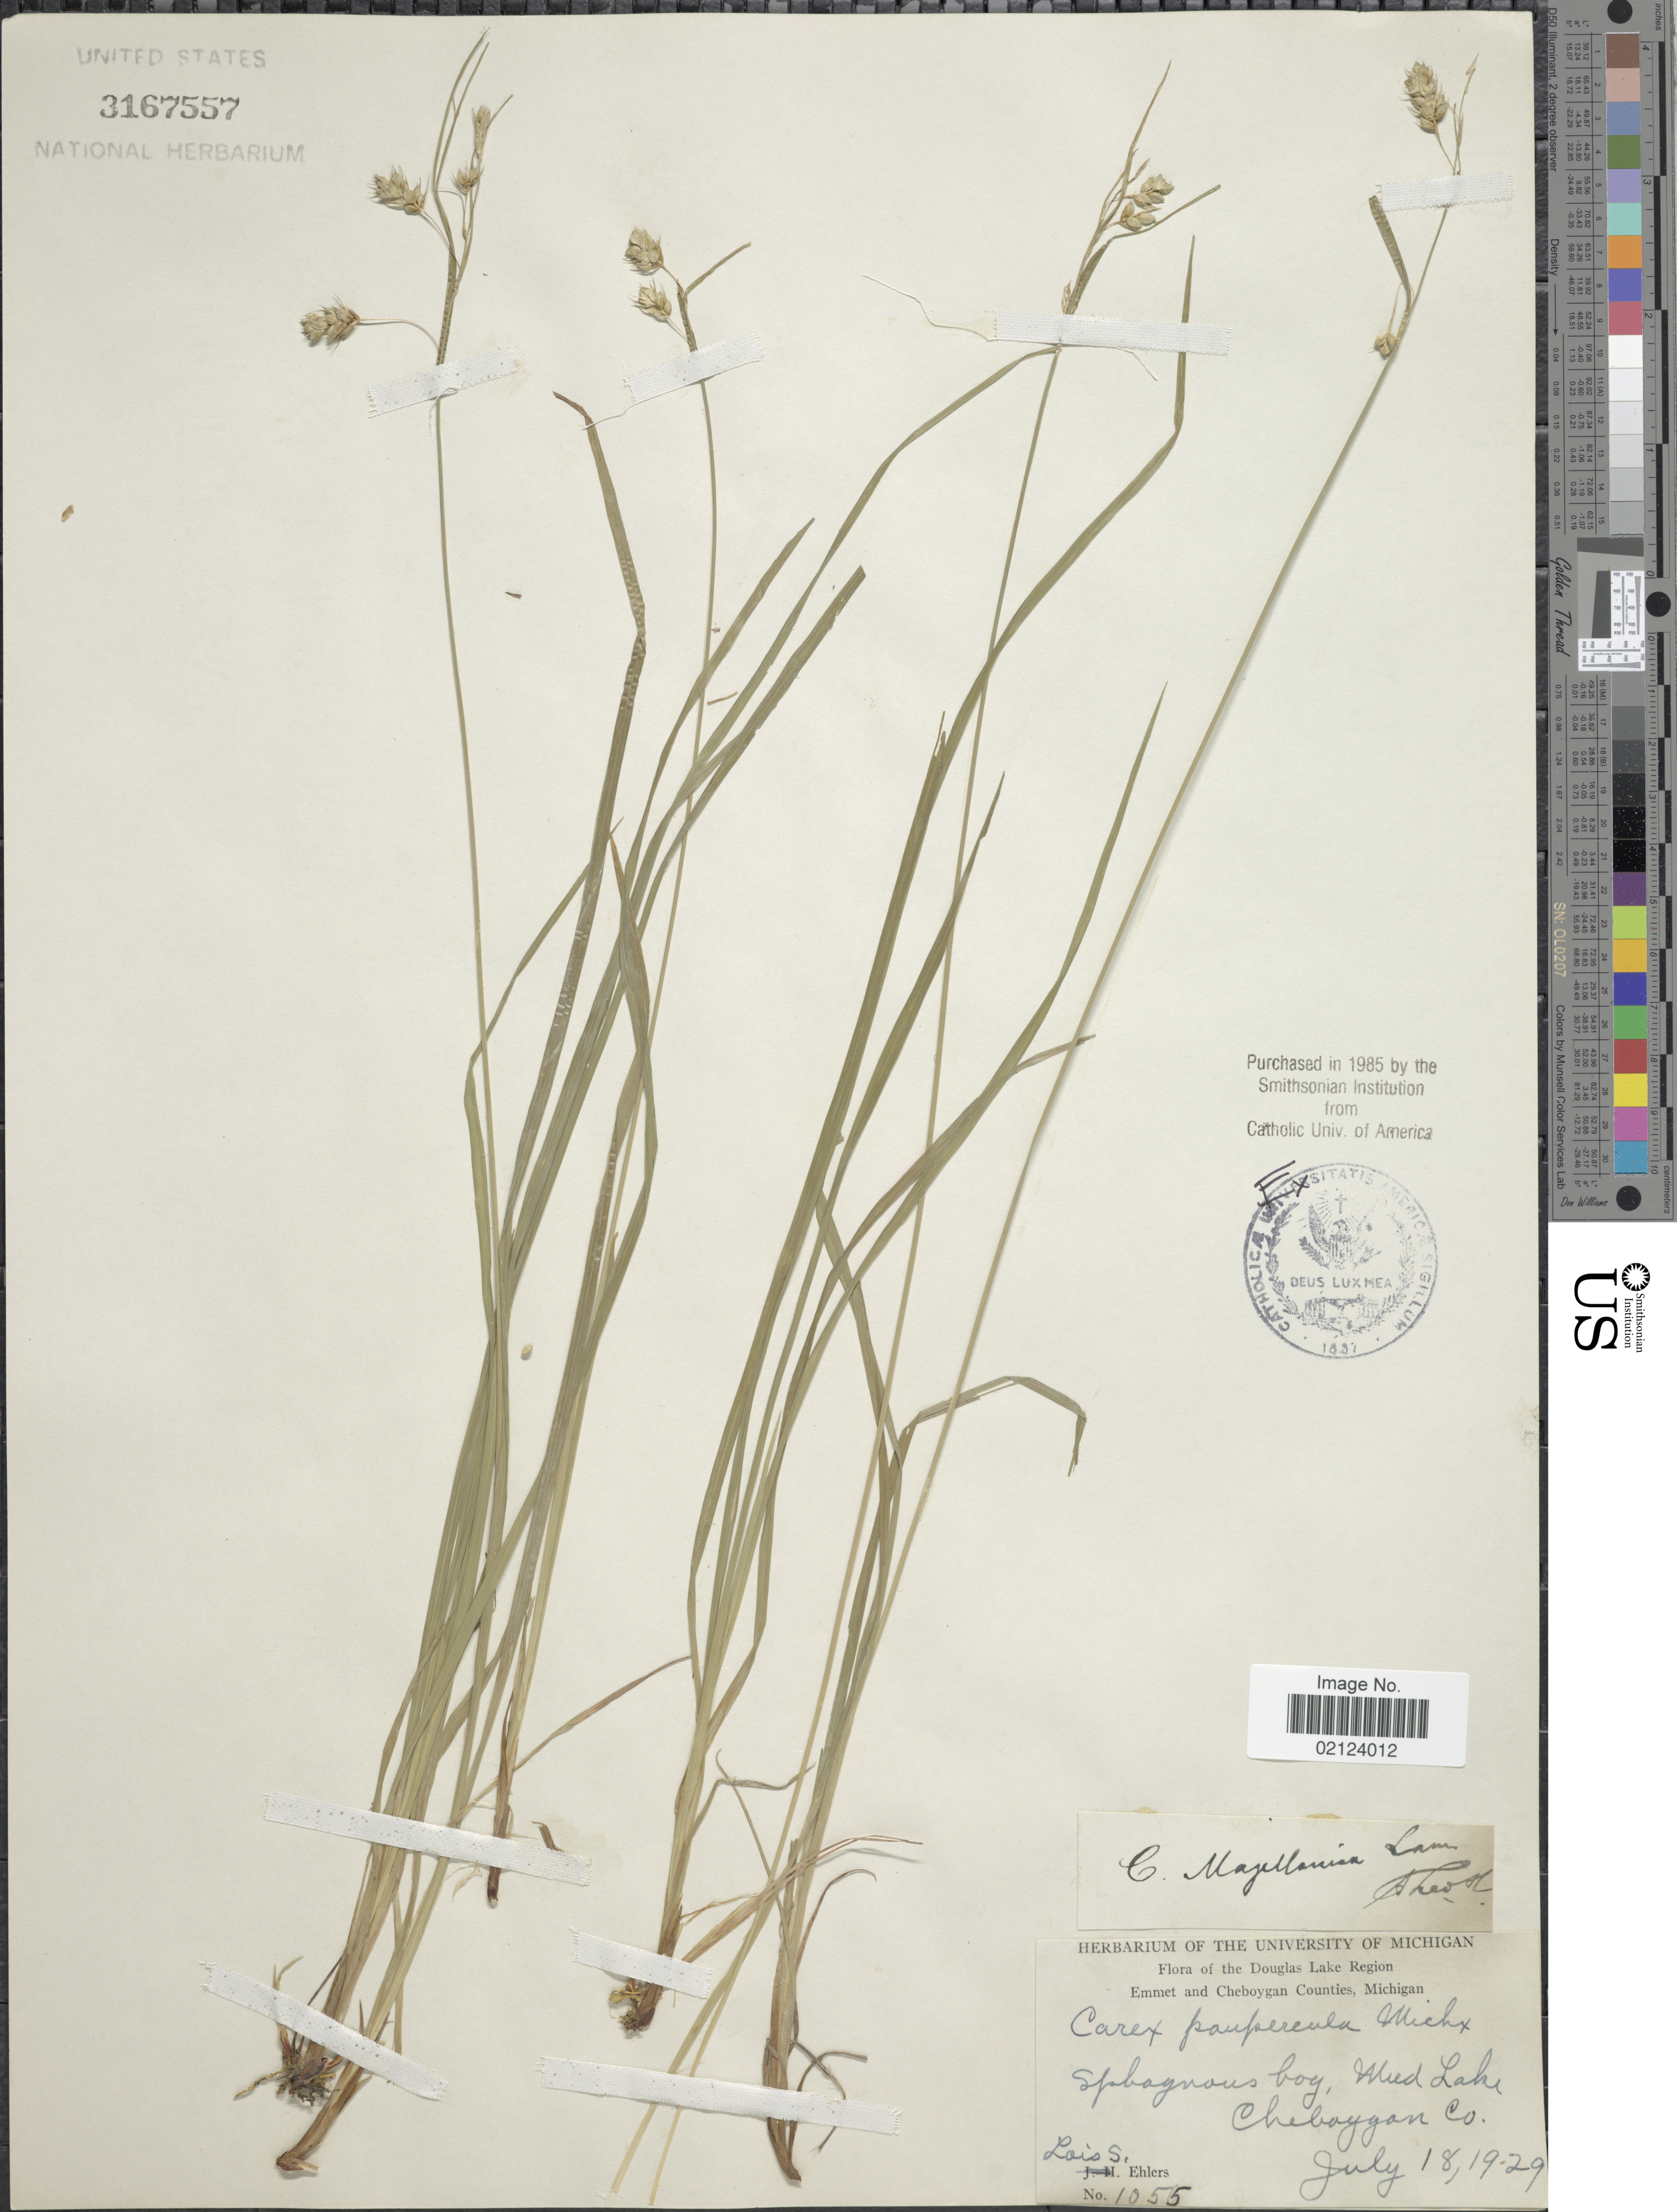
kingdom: Plantae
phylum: Tracheophyta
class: Liliopsida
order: Poales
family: Cyperaceae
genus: Carex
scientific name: Carex magellanica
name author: Lam.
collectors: L. Ehlers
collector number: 1055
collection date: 1929-07-18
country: United States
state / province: Michigan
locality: Douglas Lake Region, Emmet and Cheboygan Counties. Mud Lake, Cheboygan Co.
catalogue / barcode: US 3167557